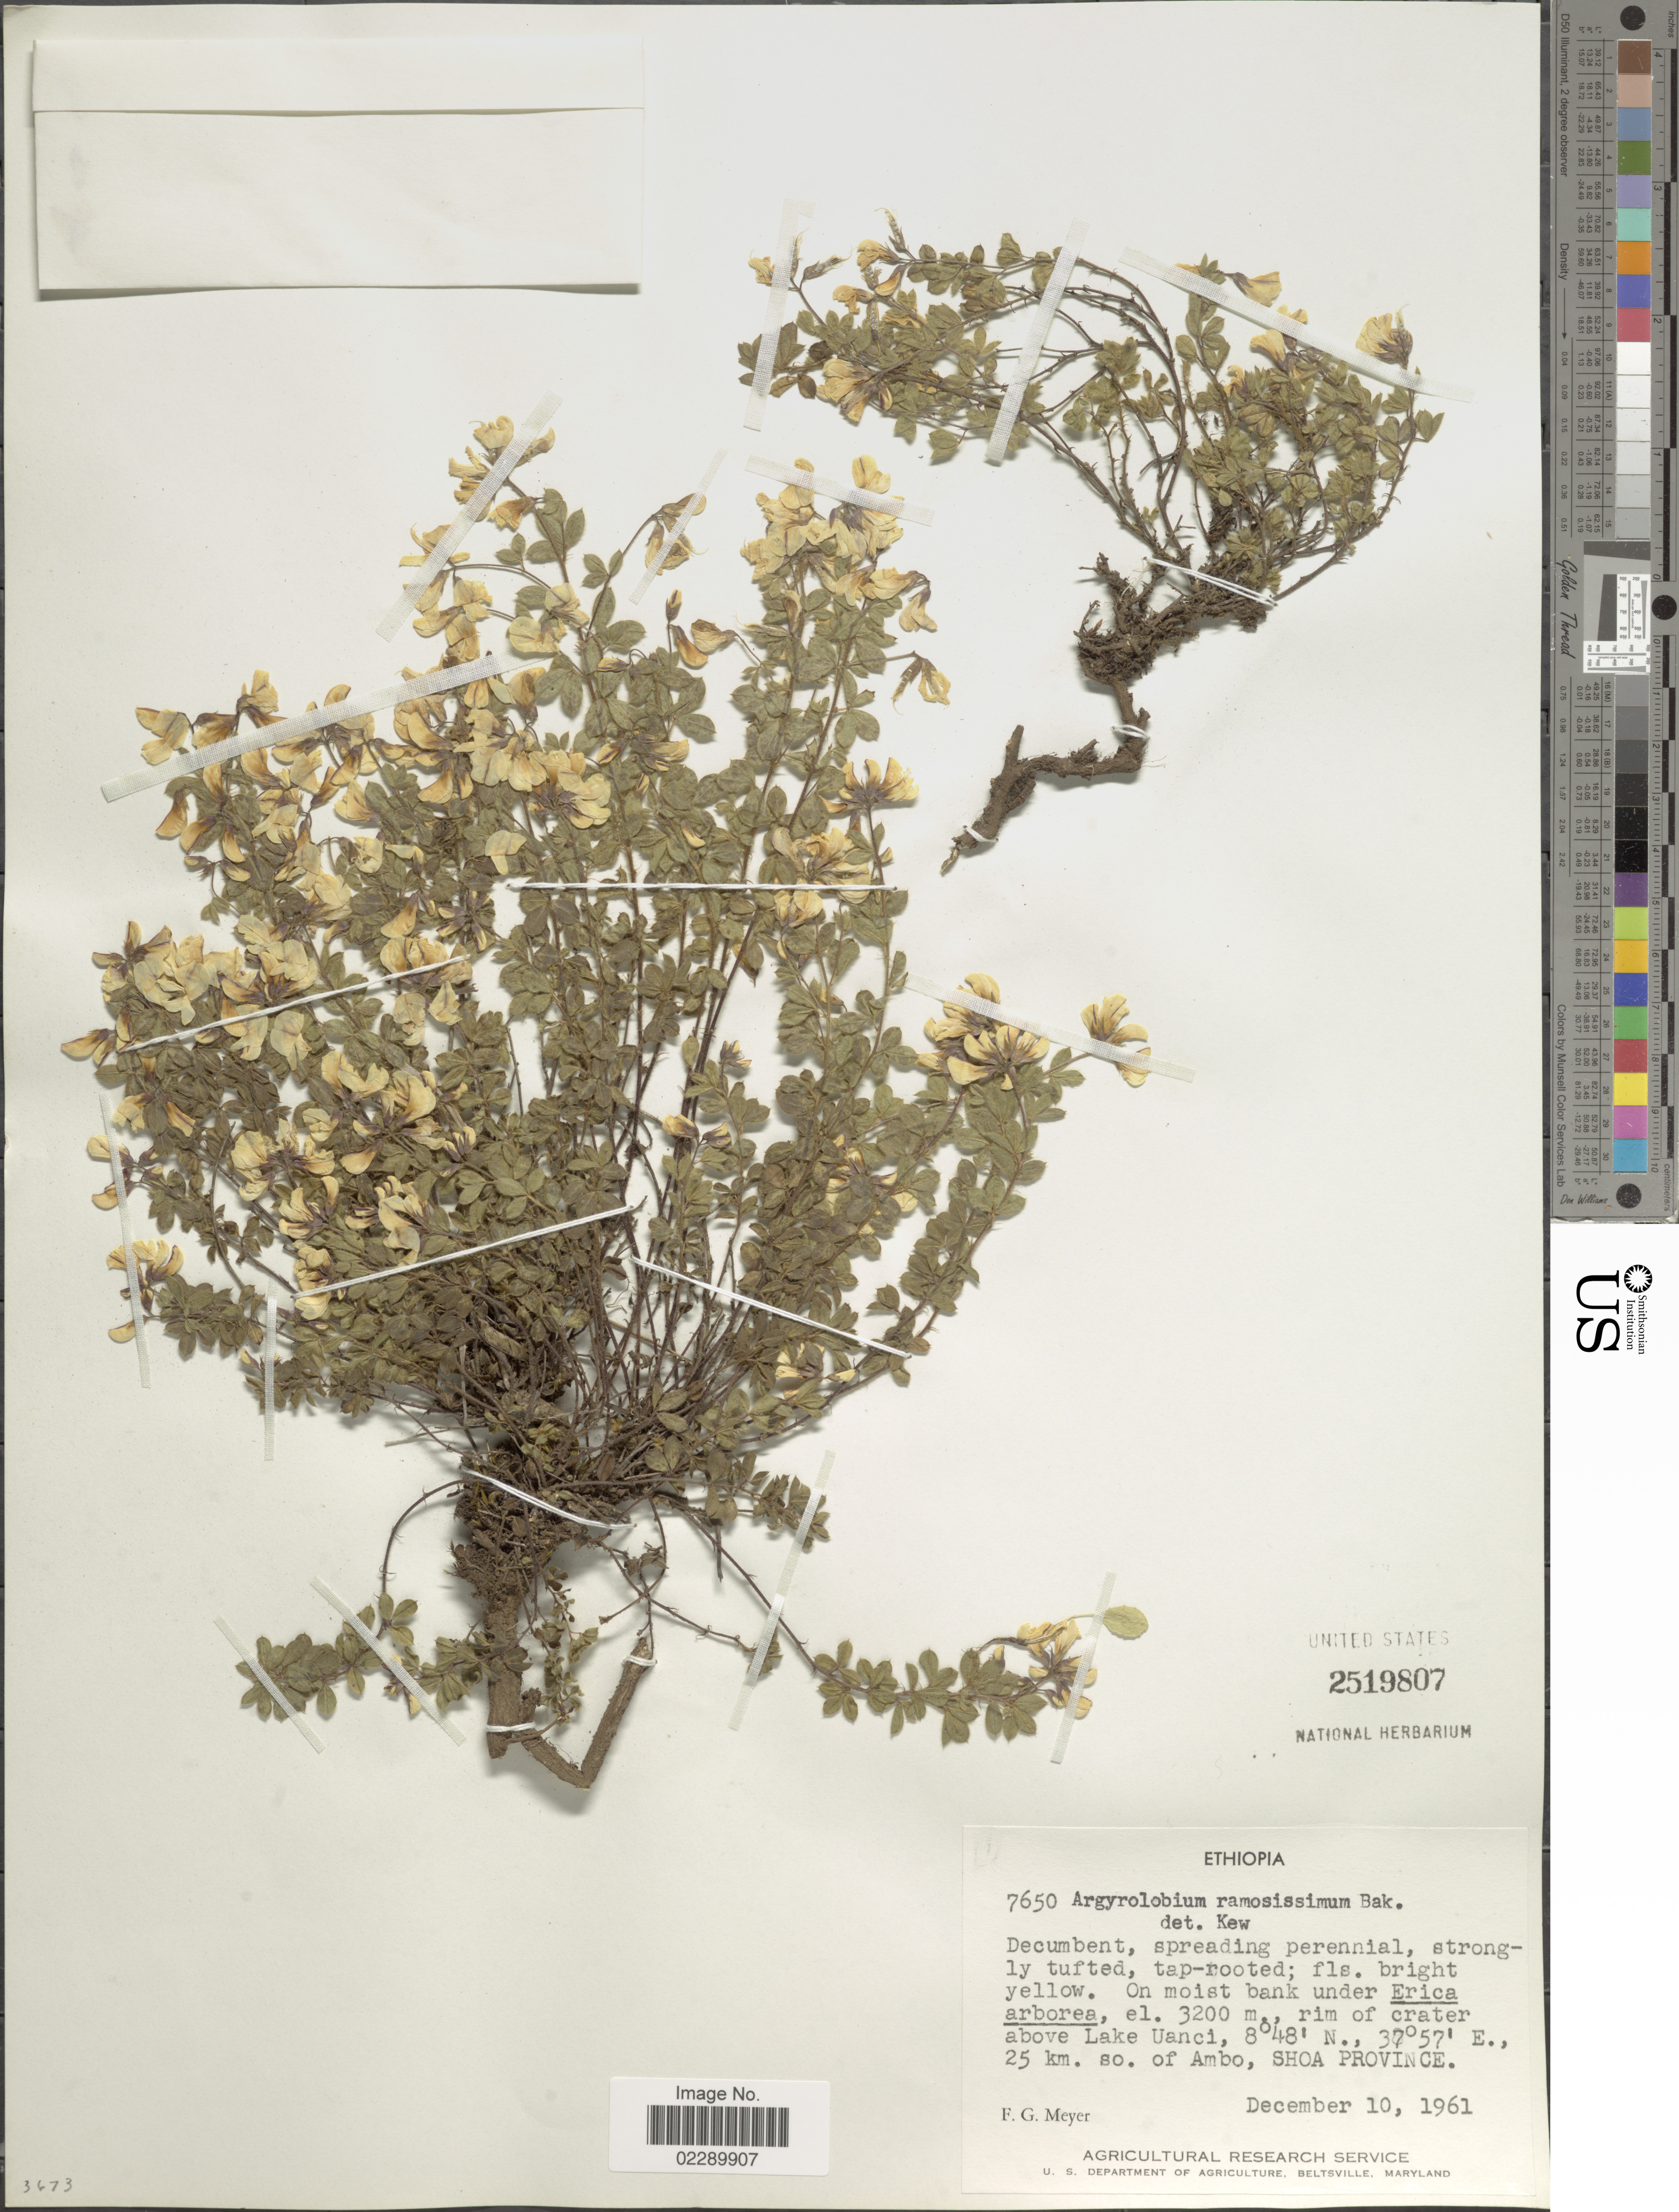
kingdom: Plantae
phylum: Tracheophyta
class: Magnoliopsida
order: Fabales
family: Fabaceae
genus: Argyrolobium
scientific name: Argyrolobium ramosissimum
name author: Baker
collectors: F. G. Meyer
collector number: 7650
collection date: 1961-12-10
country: Ethiopia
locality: Rim of crater above Lake Uanci, 25 km. so. of Ambo, Shoa Province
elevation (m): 3200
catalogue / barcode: US 2519807